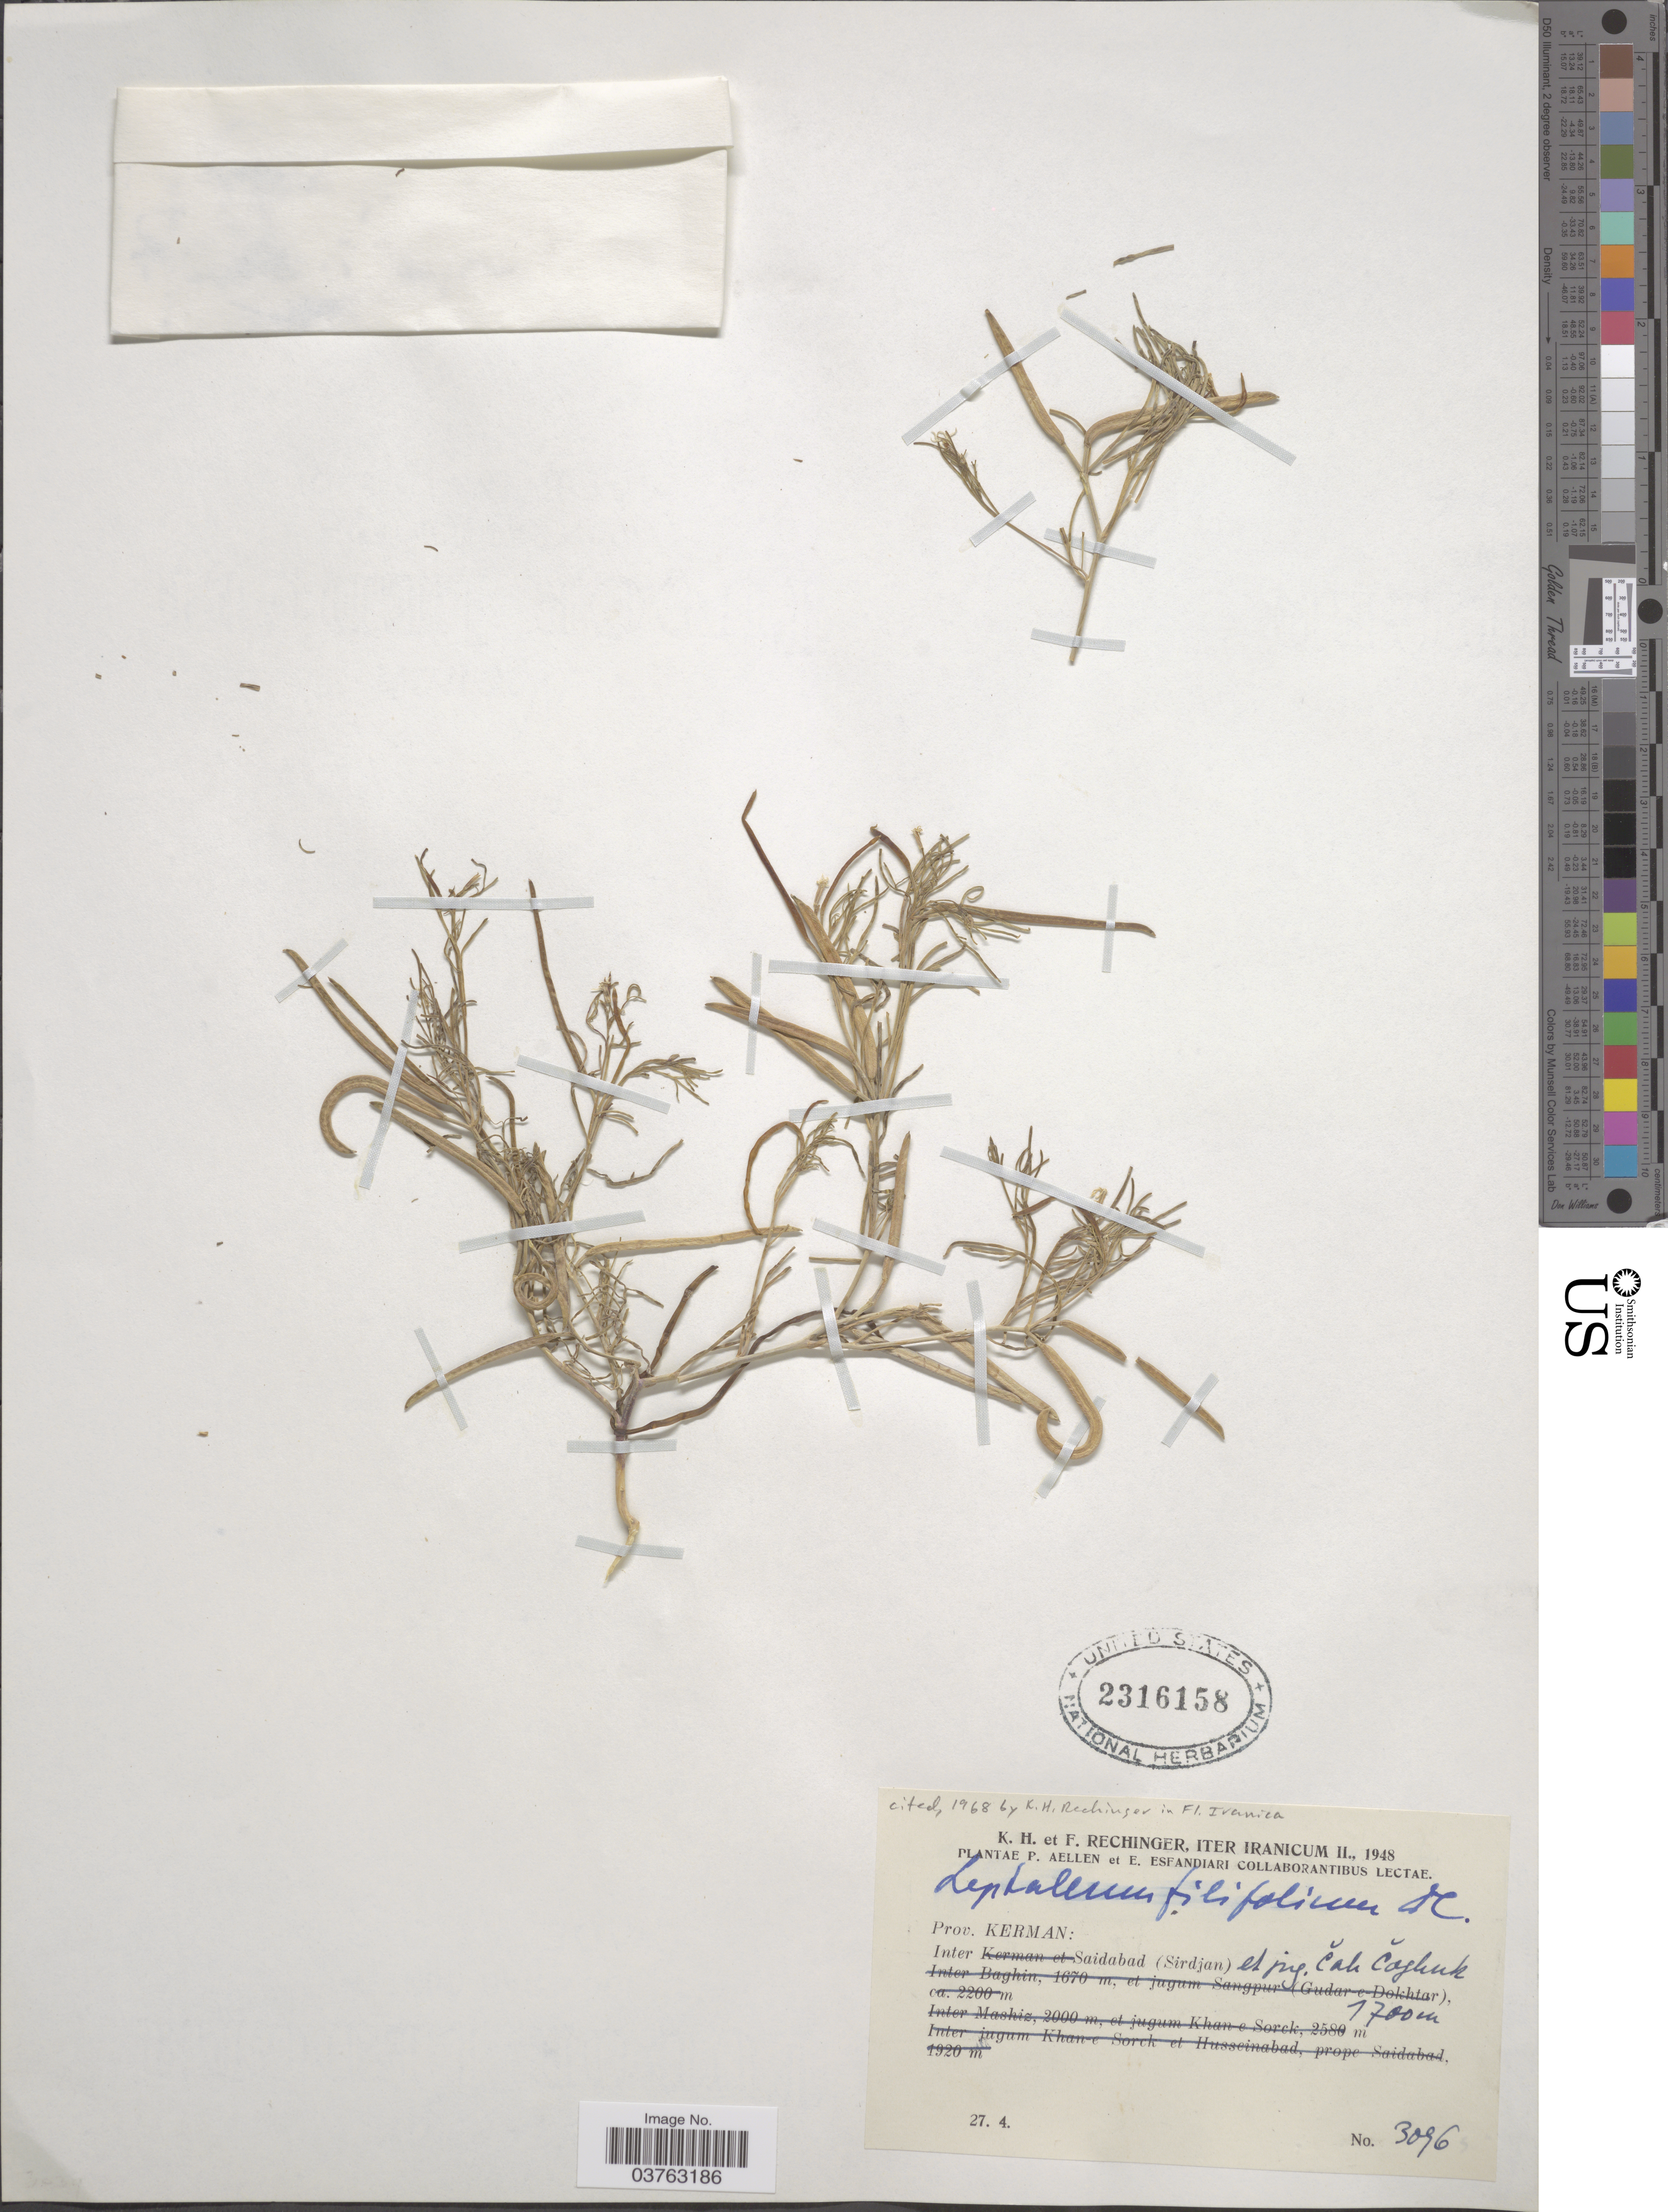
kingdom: Plantae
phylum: Tracheophyta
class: Magnoliopsida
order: Brassicales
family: Brassicaceae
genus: Leptaleum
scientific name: Leptaleum filifolium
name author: DC.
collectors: K. H. Rechinger & F. Rechinger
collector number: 3096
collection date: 1948-04-27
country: Iran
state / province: Kerman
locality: Iter Iranicum II. Inter Saidabad (Sirdjan) et jug. Čak Čaghuk. [interpreted]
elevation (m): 1700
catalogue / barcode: US 2316158